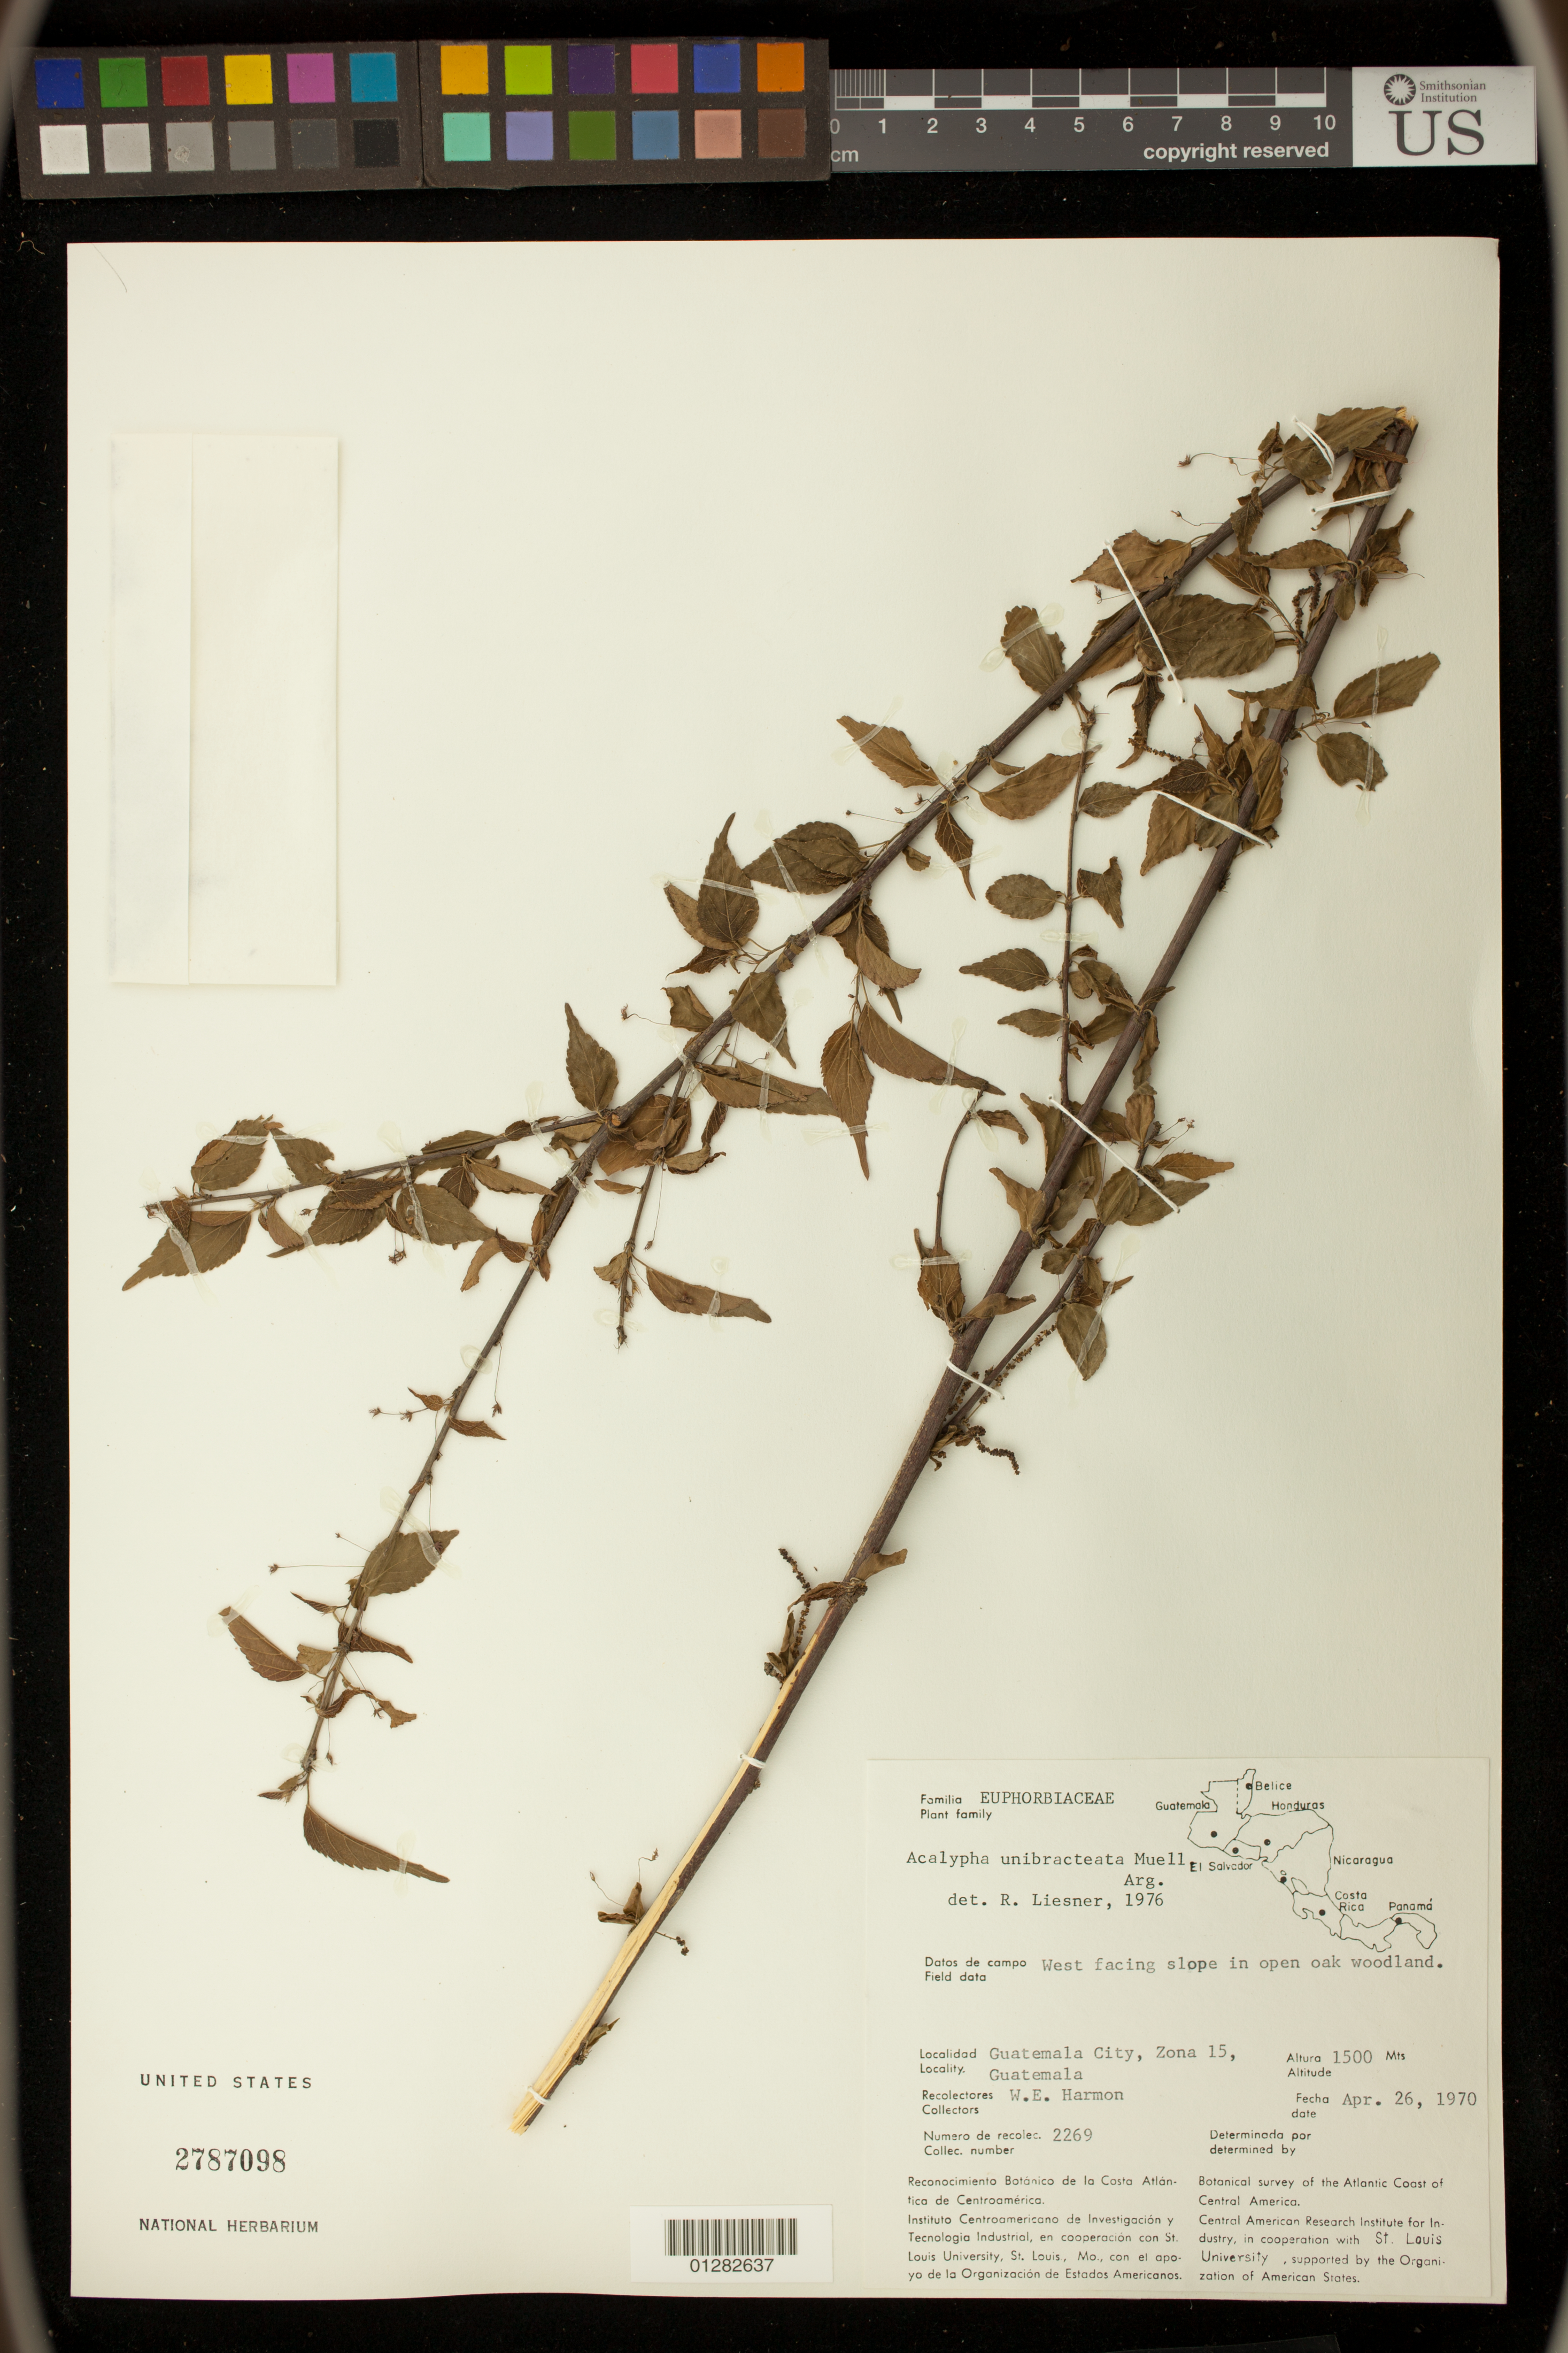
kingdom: Plantae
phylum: Tracheophyta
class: Magnoliopsida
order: Malpighiales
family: Euphorbiaceae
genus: Acalypha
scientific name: Acalypha unibracteata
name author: Müll. Arg.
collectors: W. E. Harmon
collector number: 2269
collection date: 1970-04-26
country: Guatemala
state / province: Guatemala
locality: Guatemala City, Zone 15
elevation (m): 1500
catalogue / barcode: US 2787098